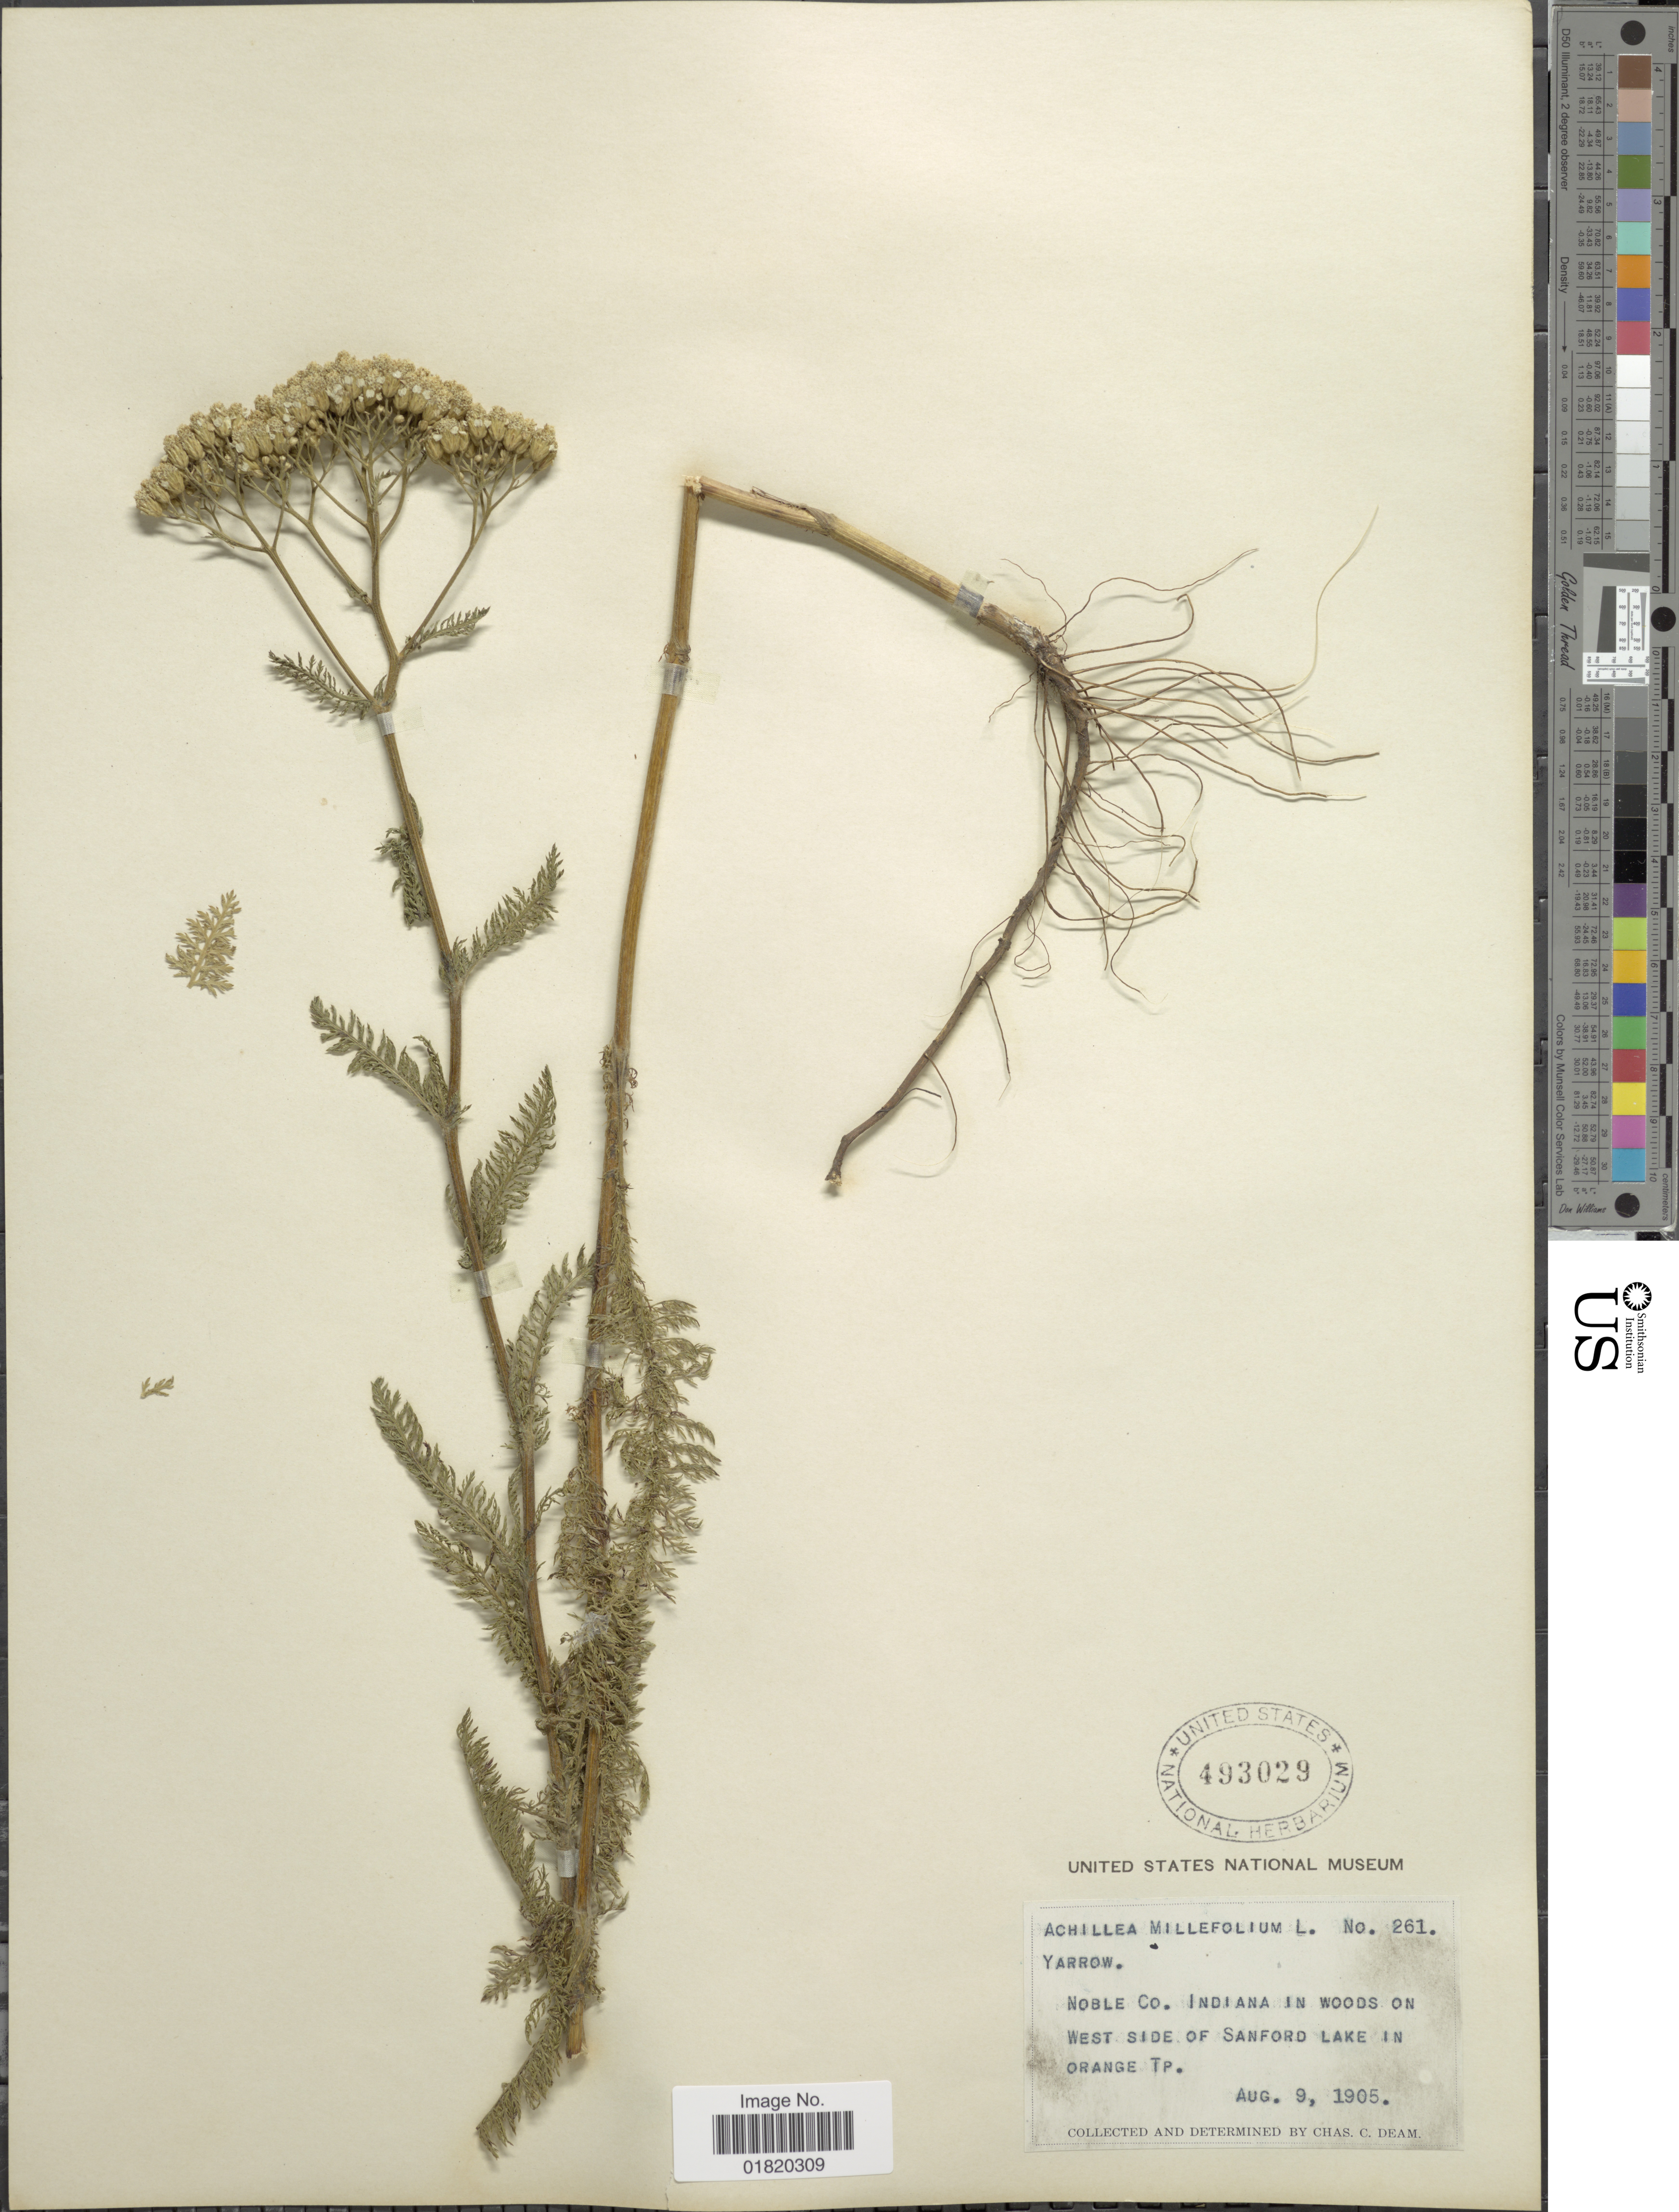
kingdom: Plantae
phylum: Tracheophyta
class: Magnoliopsida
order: Asterales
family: Asteraceae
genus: Achillea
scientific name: Achillea occidentalis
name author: (DC.) Raf. ex Rydb.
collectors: C. C. Deam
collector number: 261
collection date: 1905-08-09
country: United States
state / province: Indiana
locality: Noble Co. West side of Sanford Lake in Orange Tp.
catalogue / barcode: US 493029